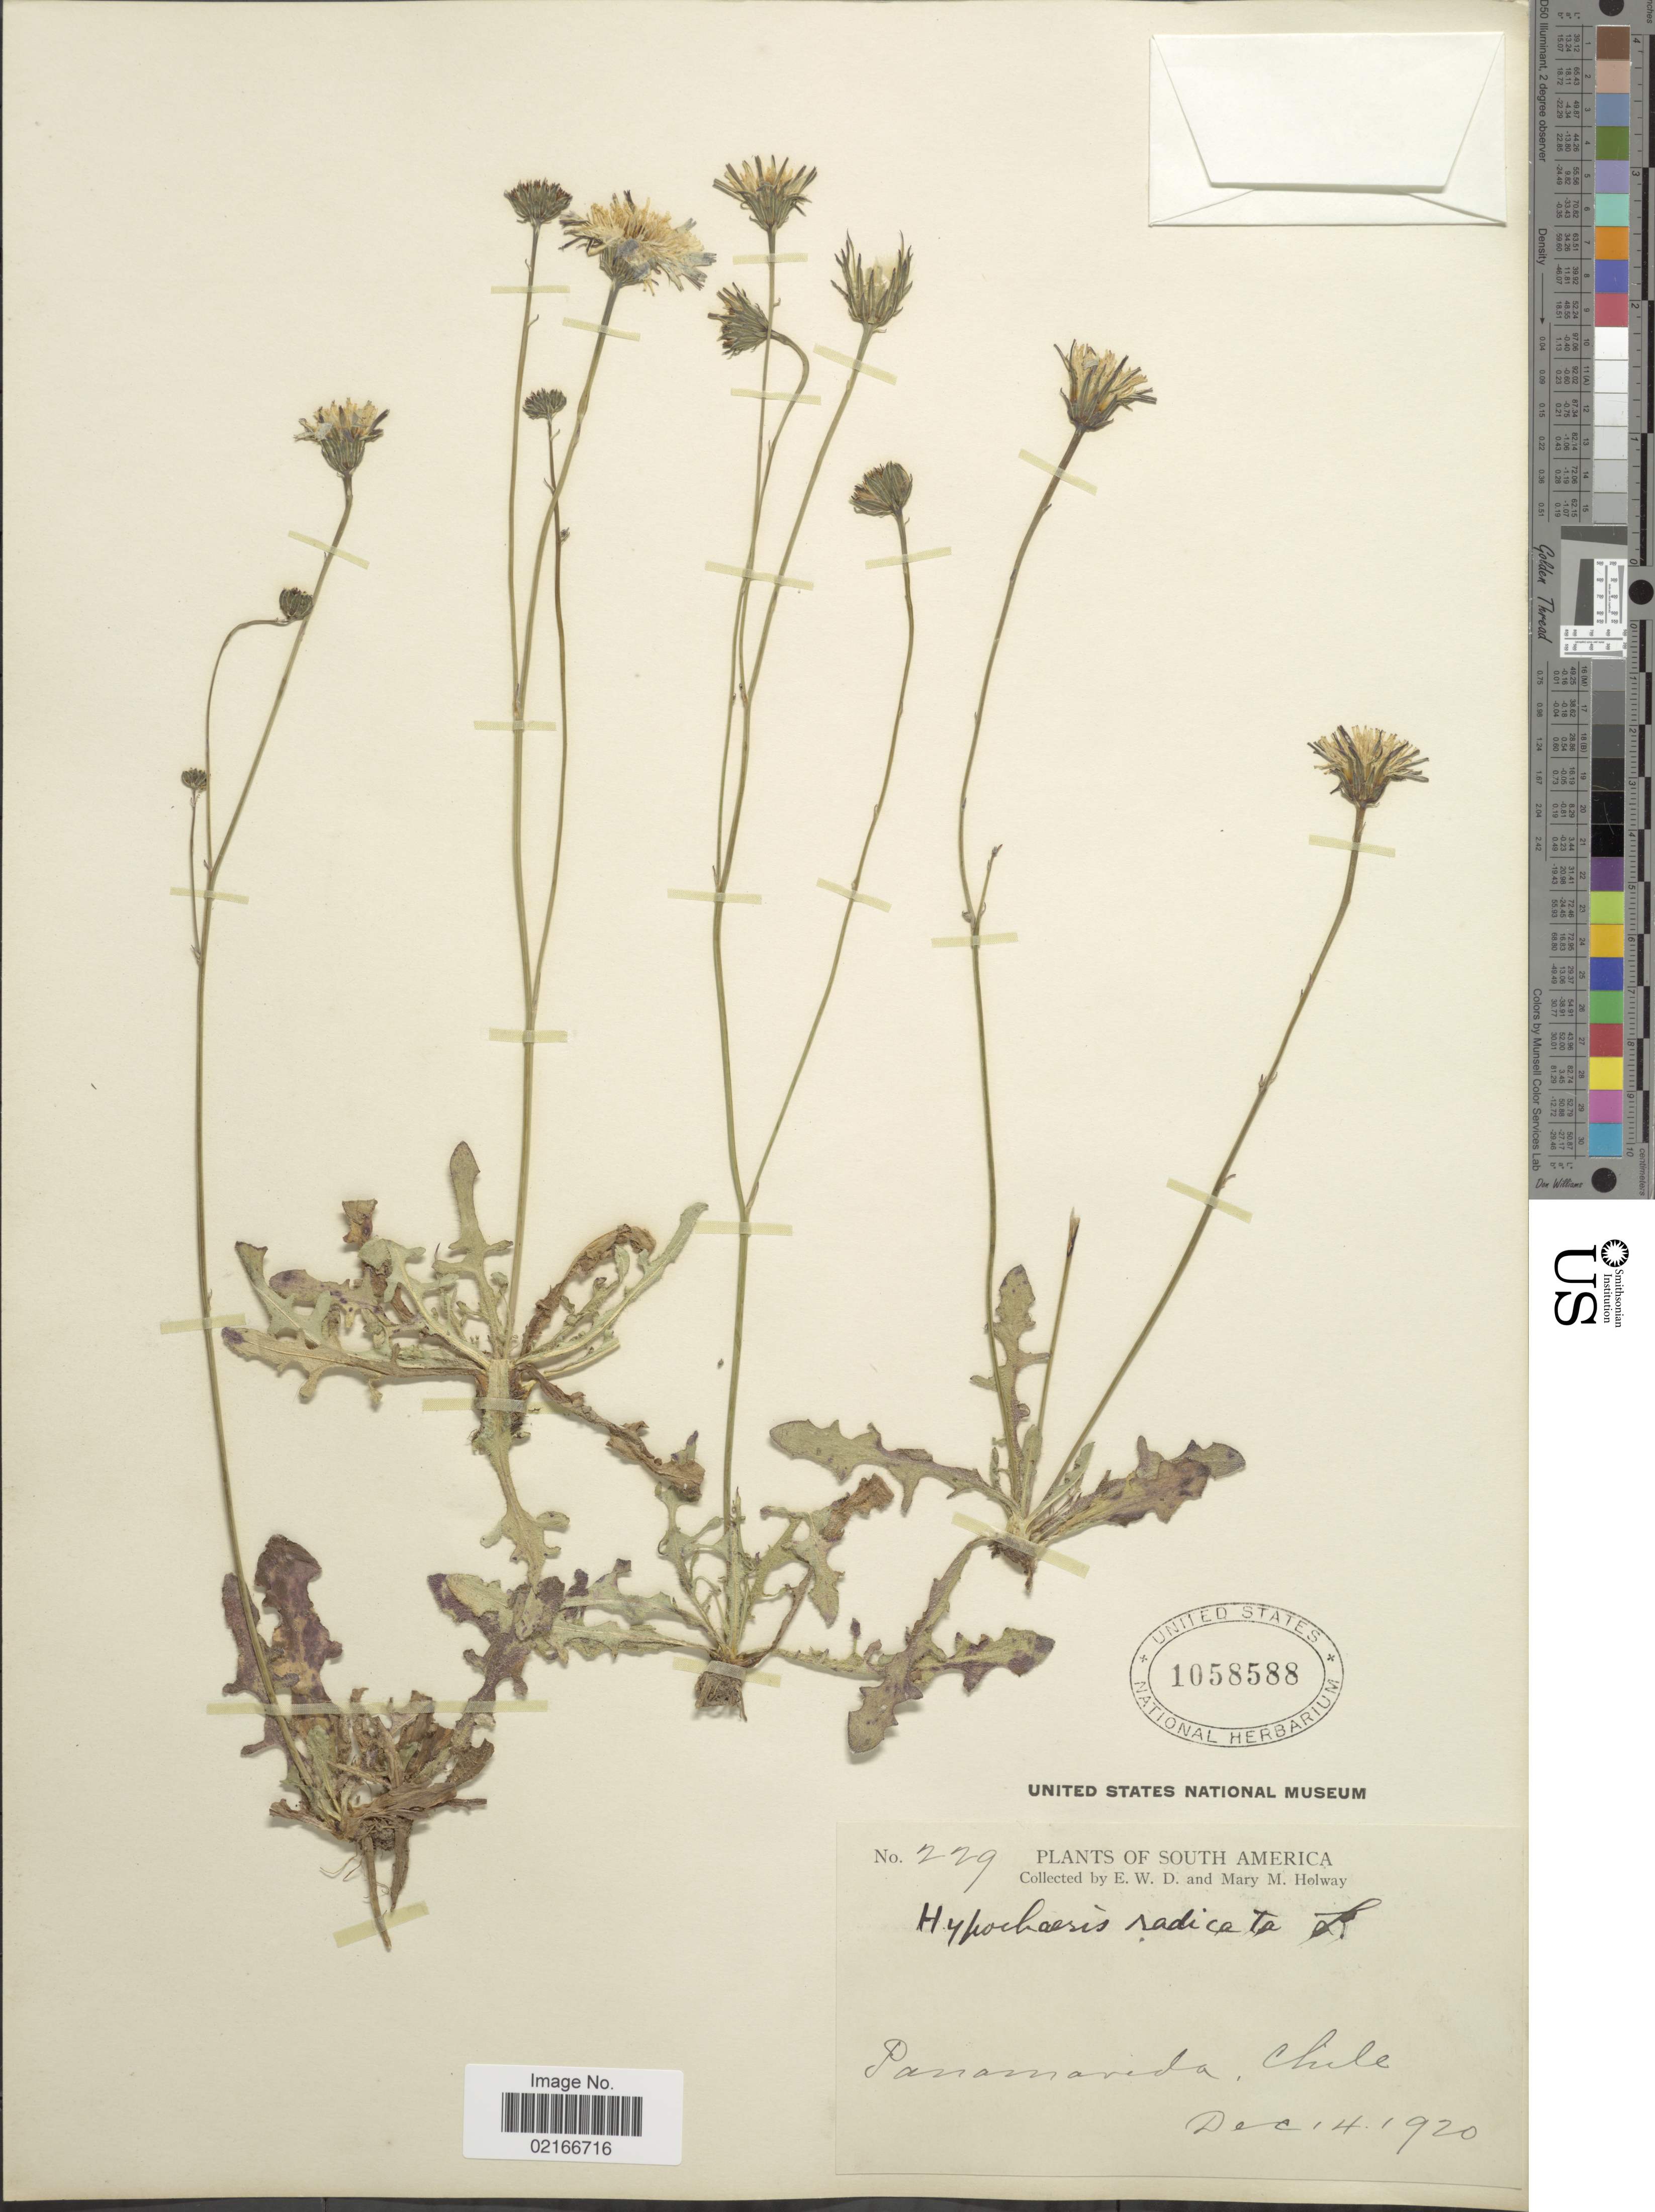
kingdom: Plantae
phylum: Tracheophyta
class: Magnoliopsida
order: Asterales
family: Asteraceae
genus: Hypochaeris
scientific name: Hypochaeris radicata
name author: L.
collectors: E. W. D. Holway & M. M. Holway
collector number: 229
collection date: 1920-12-14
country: Chile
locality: Panamareda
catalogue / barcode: US 1058588